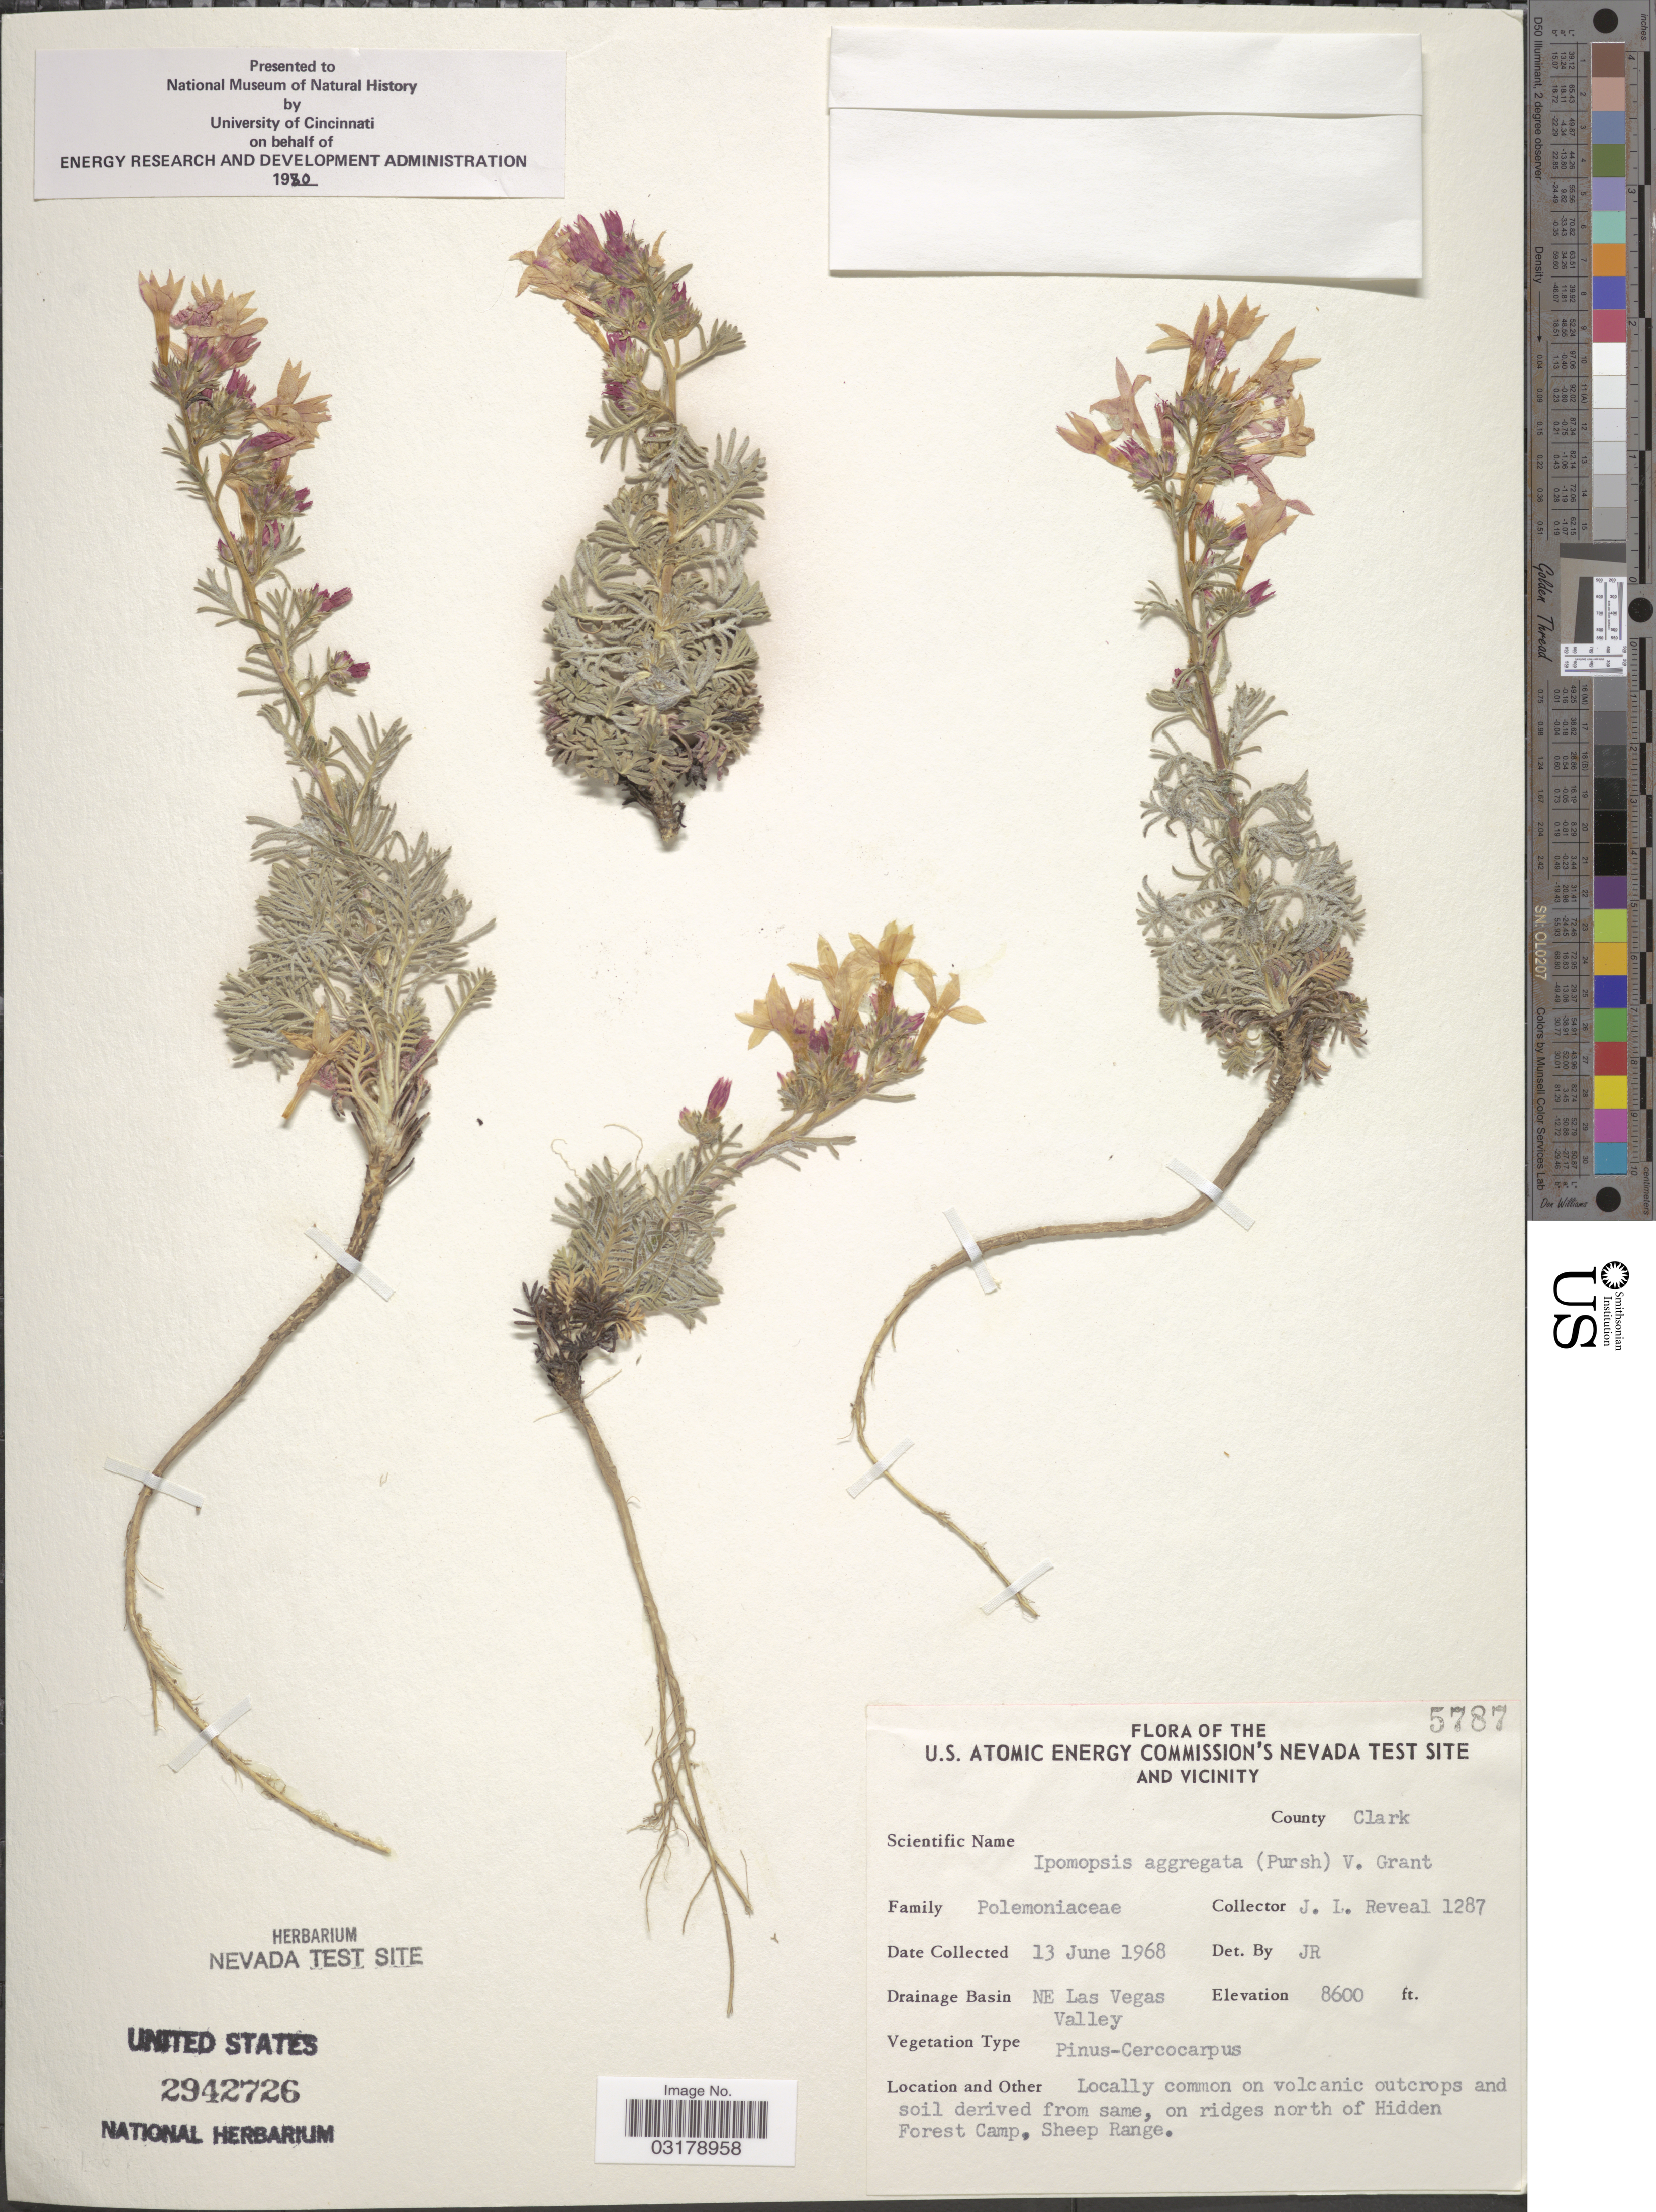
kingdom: Plantae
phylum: Tracheophyta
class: Magnoliopsida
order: Ericales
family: Polemoniaceae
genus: Ipomopsis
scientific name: Ipomopsis aggregata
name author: (Pursh) V.E. Grant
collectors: J. L. Reveal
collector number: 1287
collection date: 1968-06-13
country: United States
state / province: Nevada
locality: U.S. Atomic Energy Commission's Nevada Test Site and Vicinity. County Clark. Drainage Basin NE Las Vegas Valley. On ridges north of Hidden Forest Camp. Sheep Range.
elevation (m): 2621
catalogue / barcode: US 2942726